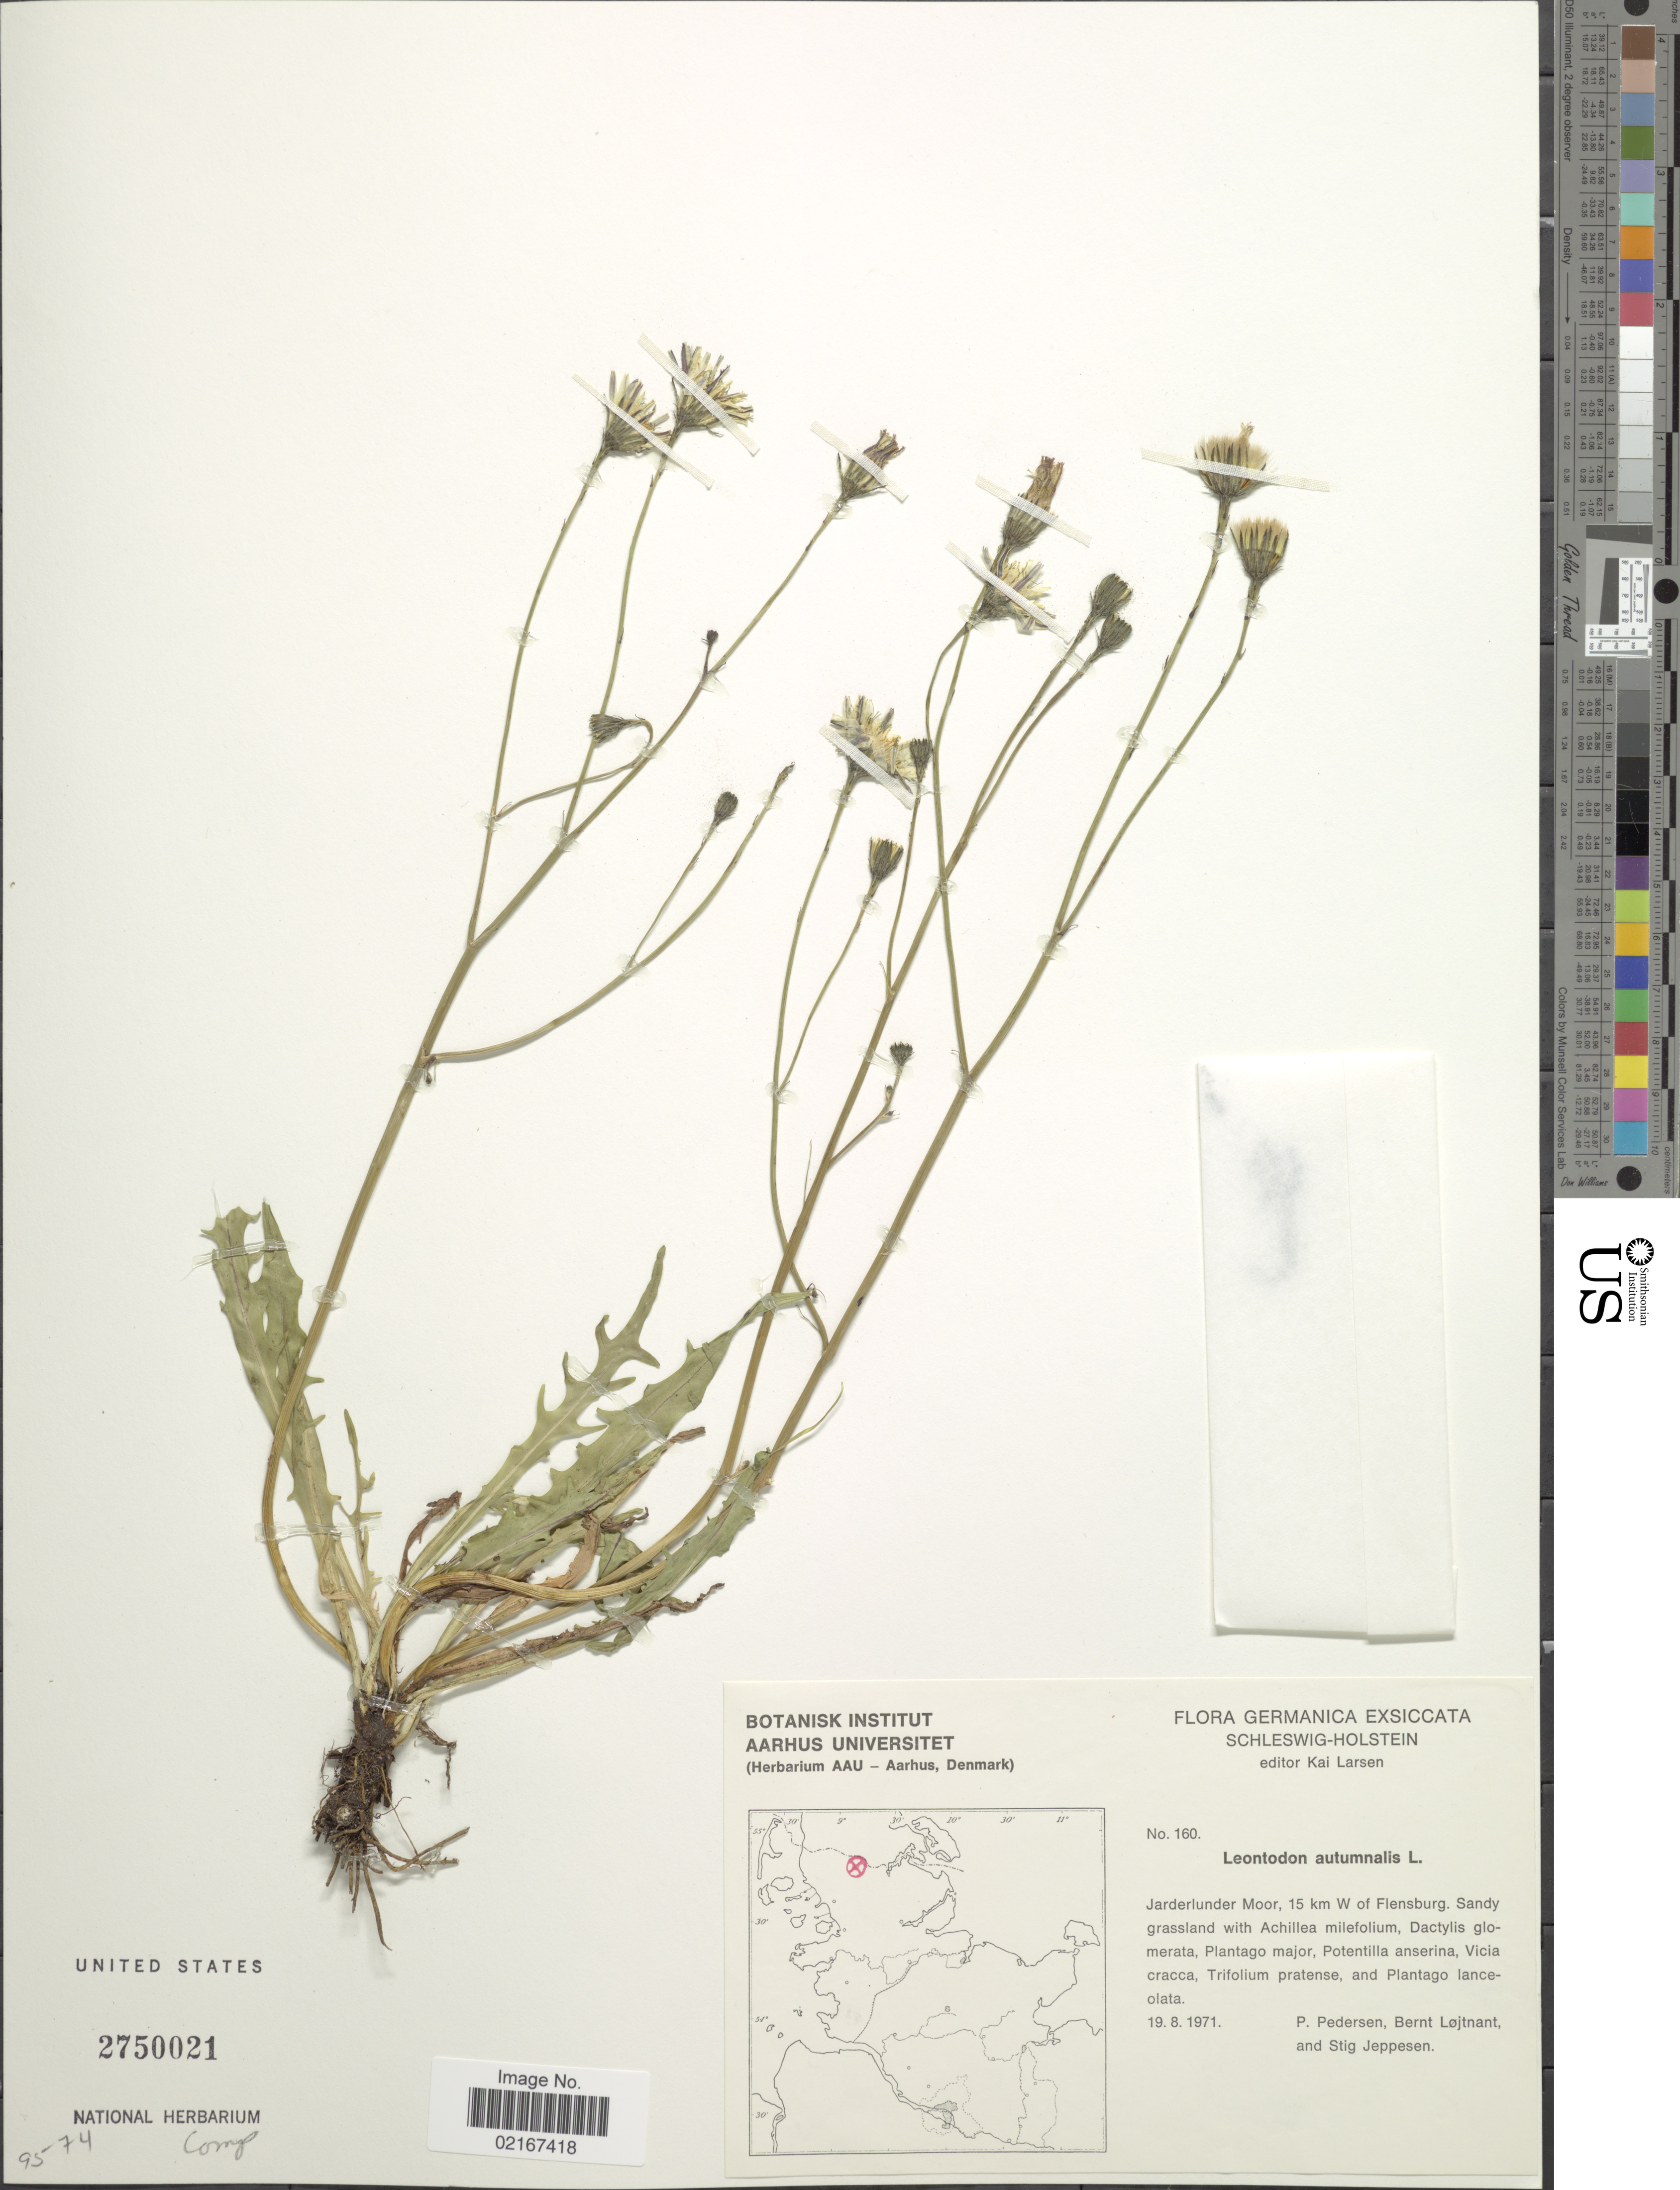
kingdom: Plantae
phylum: Tracheophyta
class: Magnoliopsida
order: Asterales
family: Asteraceae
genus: Scorzoneroides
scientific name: Scorzoneroides autumnalis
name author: (L.) Moench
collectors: P. Pedersen, B. Löjtnant & S. Jeppesen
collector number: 160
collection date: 1971-08-19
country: Germany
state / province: Schleswig-Holstein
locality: Schleswig-Holstein, Jarderlunder Moor, 15 km W of Flensburg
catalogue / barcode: US 2750021